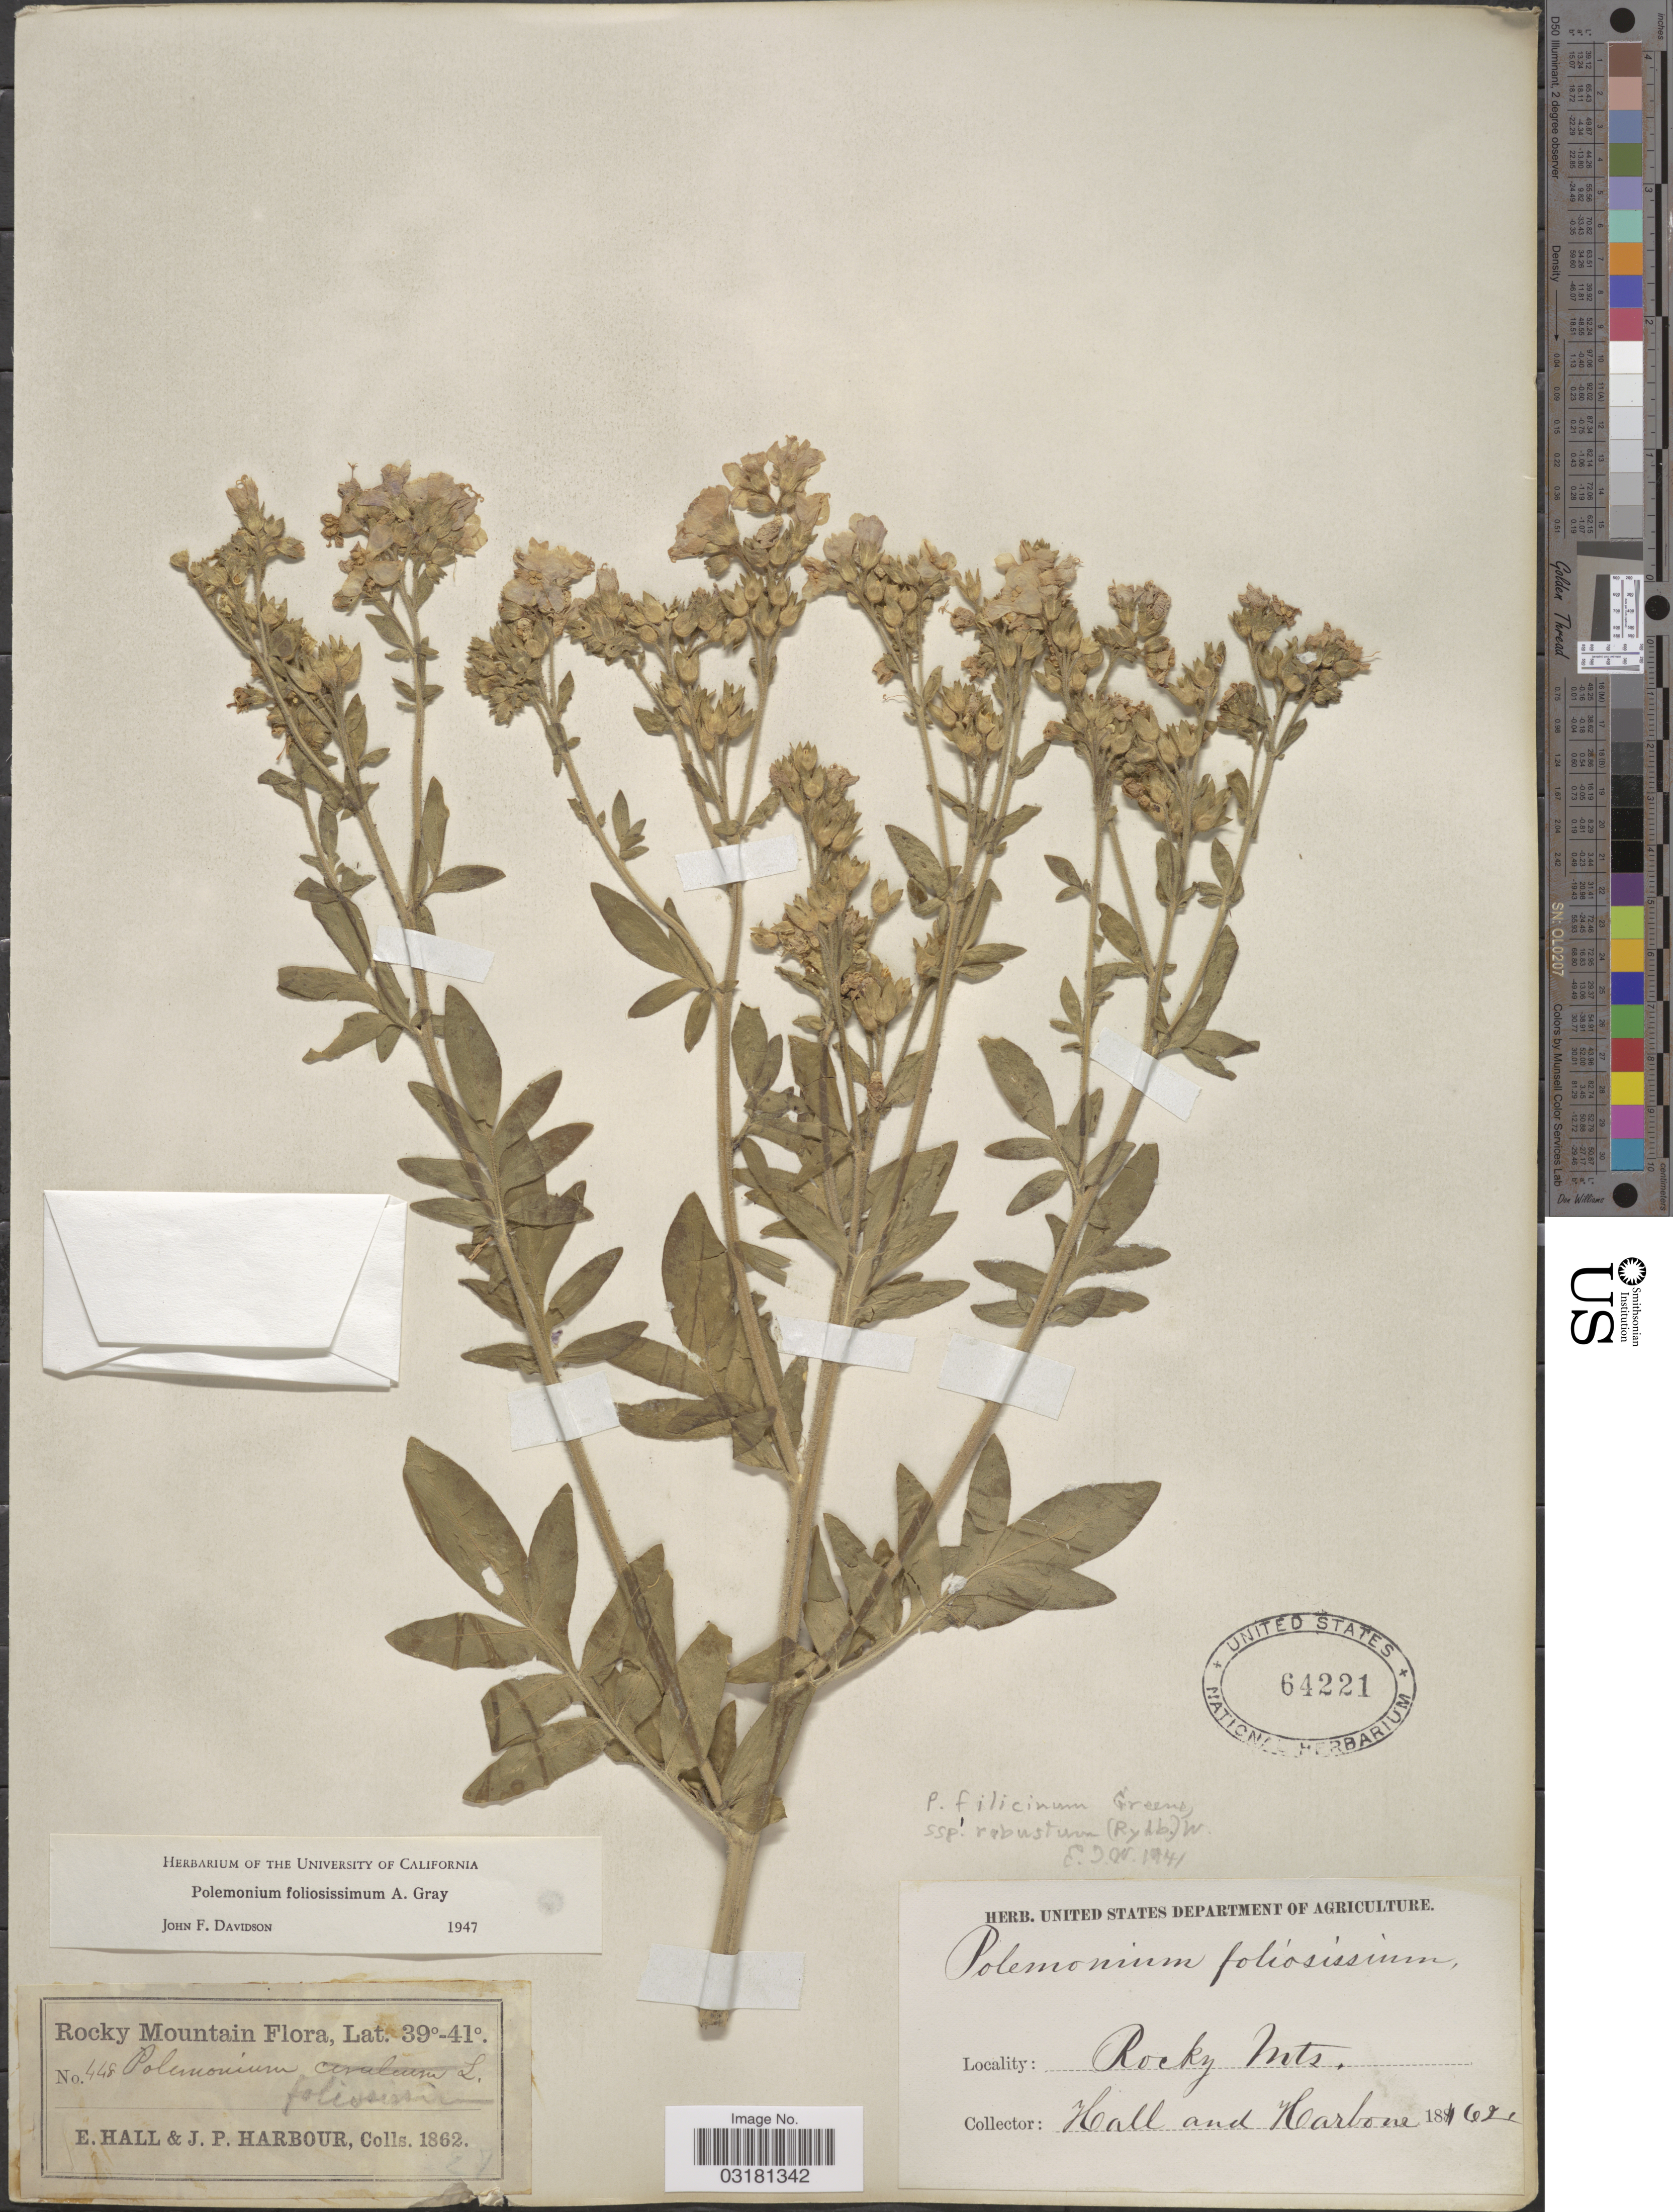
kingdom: Plantae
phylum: Tracheophyta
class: Magnoliopsida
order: Ericales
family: Polemoniaceae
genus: Polemonium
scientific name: Polemonium foliosissimum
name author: A. Gray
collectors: E. Hall & J. Harbour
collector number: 448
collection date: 1862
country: United States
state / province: Colorado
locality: Rocky Mountain.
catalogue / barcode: US 64221